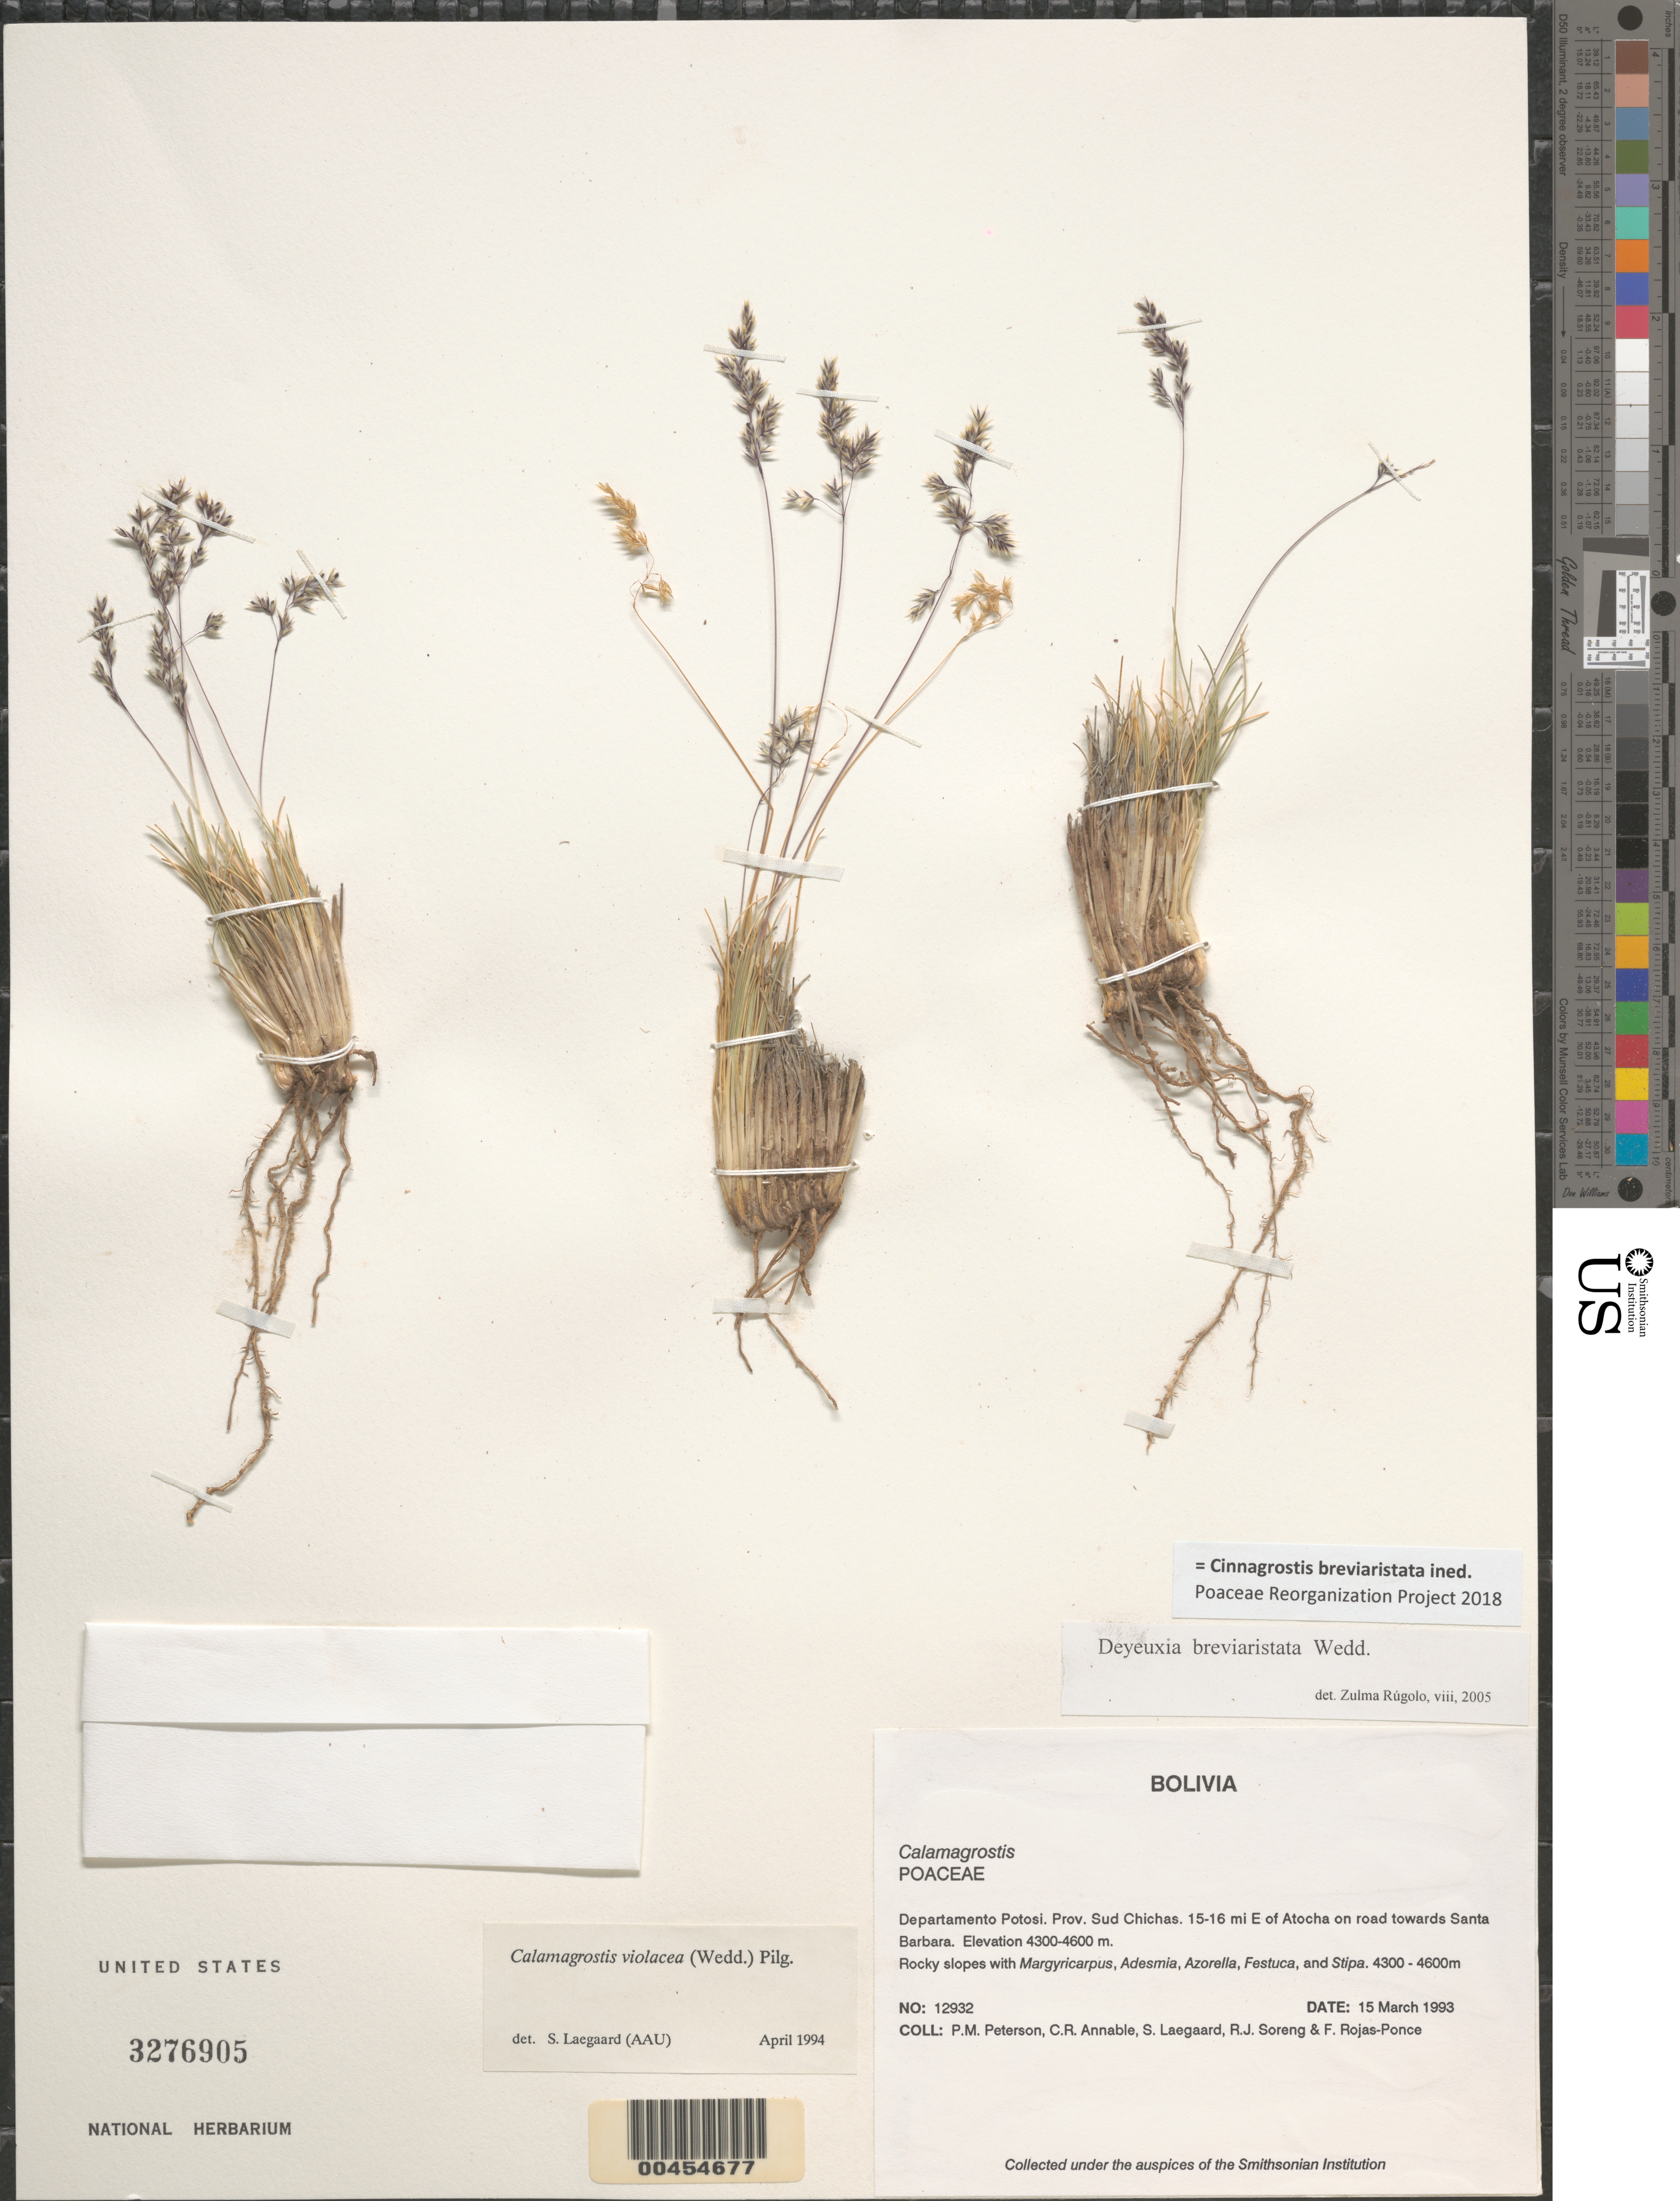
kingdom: Plantae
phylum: Tracheophyta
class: Liliopsida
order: Poales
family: Poaceae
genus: Cinnagrostis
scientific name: Cinnagrostis breviaristata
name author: (Wedd.) P.M. Peterson et al.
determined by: Poaceae Reorganization Project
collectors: P. M. Peterson, C. R. Annable, S. Lægaard, R. J. Soreng & F. Rojas-Ponce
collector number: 12932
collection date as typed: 15 Mar 1993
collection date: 1993-03-15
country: Bolivia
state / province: Potosí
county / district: Sud Chichas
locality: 15-16 mi E of Atocha on road towards Santa Barbara.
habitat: Rocky slopes with Margyricarpus, Adesmia, Azorella, Festuca, and Stipa.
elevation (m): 4300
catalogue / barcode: US 3276905